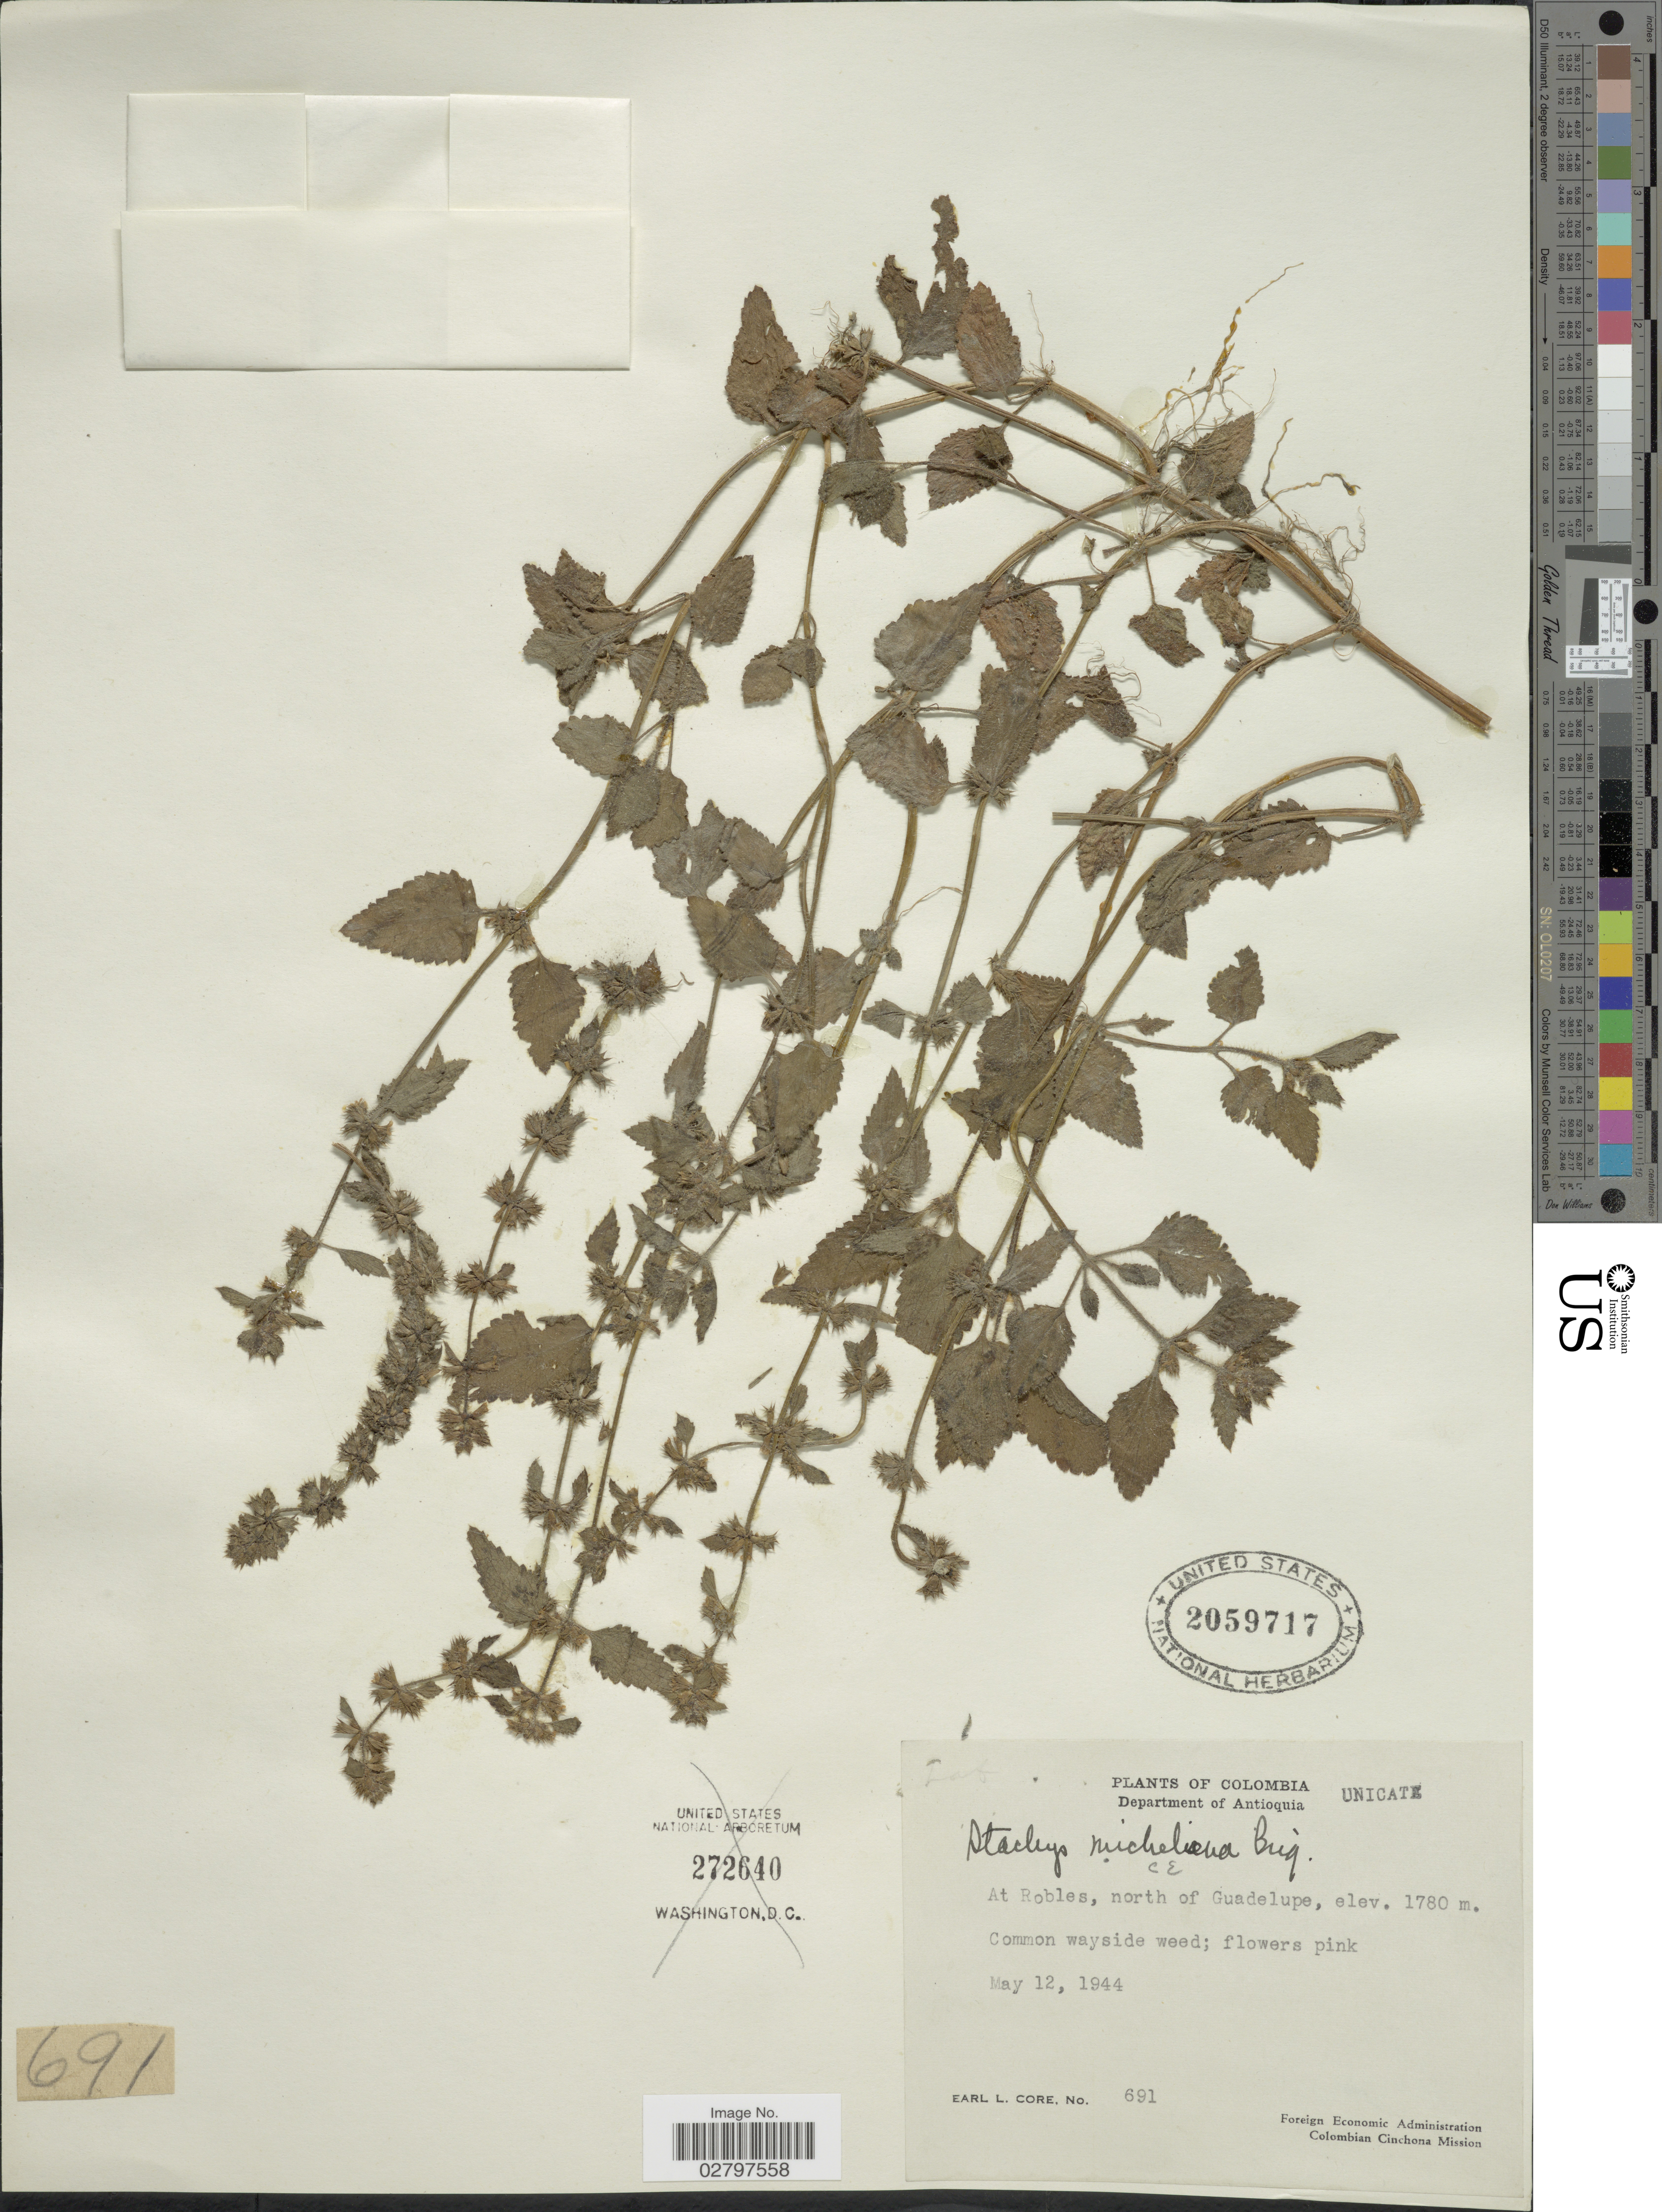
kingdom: Plantae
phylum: Tracheophyta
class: Magnoliopsida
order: Lamiales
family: Lamiaceae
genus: Stachys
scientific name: Stachys micheliana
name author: Briq. ex Micheli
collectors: E. L. Core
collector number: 691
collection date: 1944-05-12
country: Colombia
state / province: Antioquia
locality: Department of Antioquia, Robles, north of Guadelupe.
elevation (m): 1780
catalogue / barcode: US 2059717